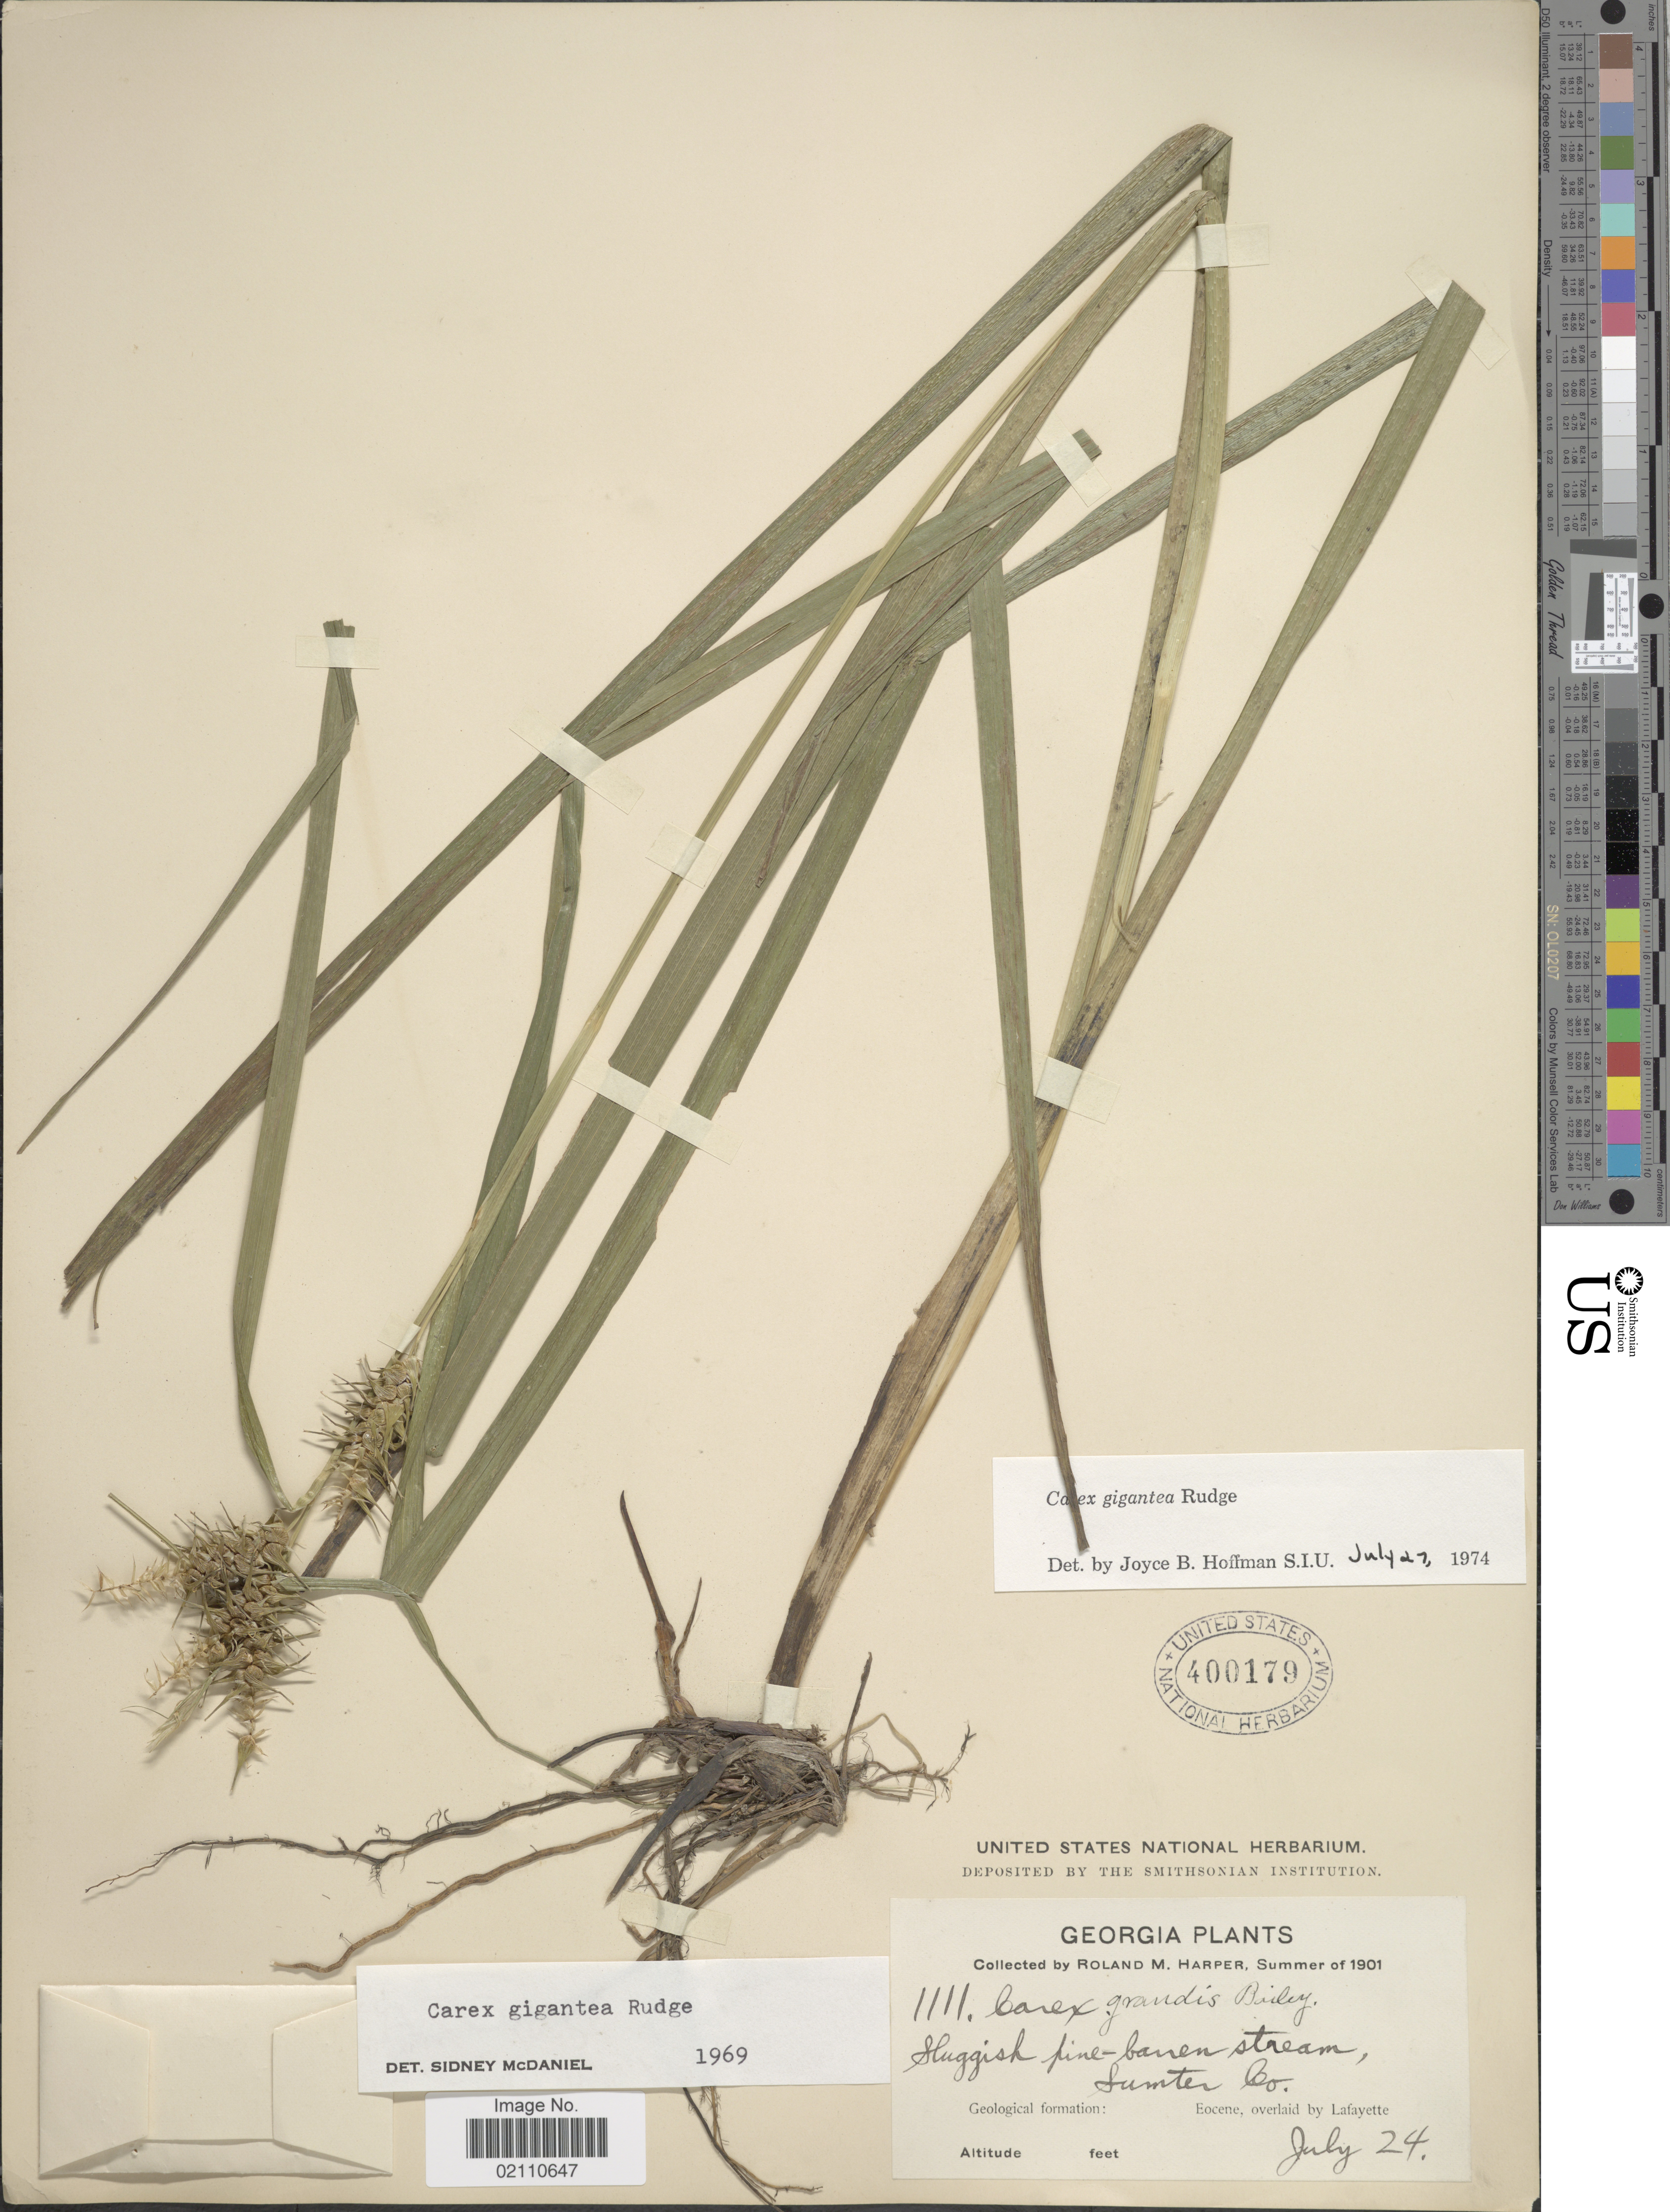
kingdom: Plantae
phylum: Tracheophyta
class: Liliopsida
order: Poales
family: Cyperaceae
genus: Carex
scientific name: Carex gigantea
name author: Rudge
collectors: R. M. Harper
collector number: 1111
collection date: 1901-07-24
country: United States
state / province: Georgia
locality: Huggish pine barren stream, Sumter Co.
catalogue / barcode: US 400179